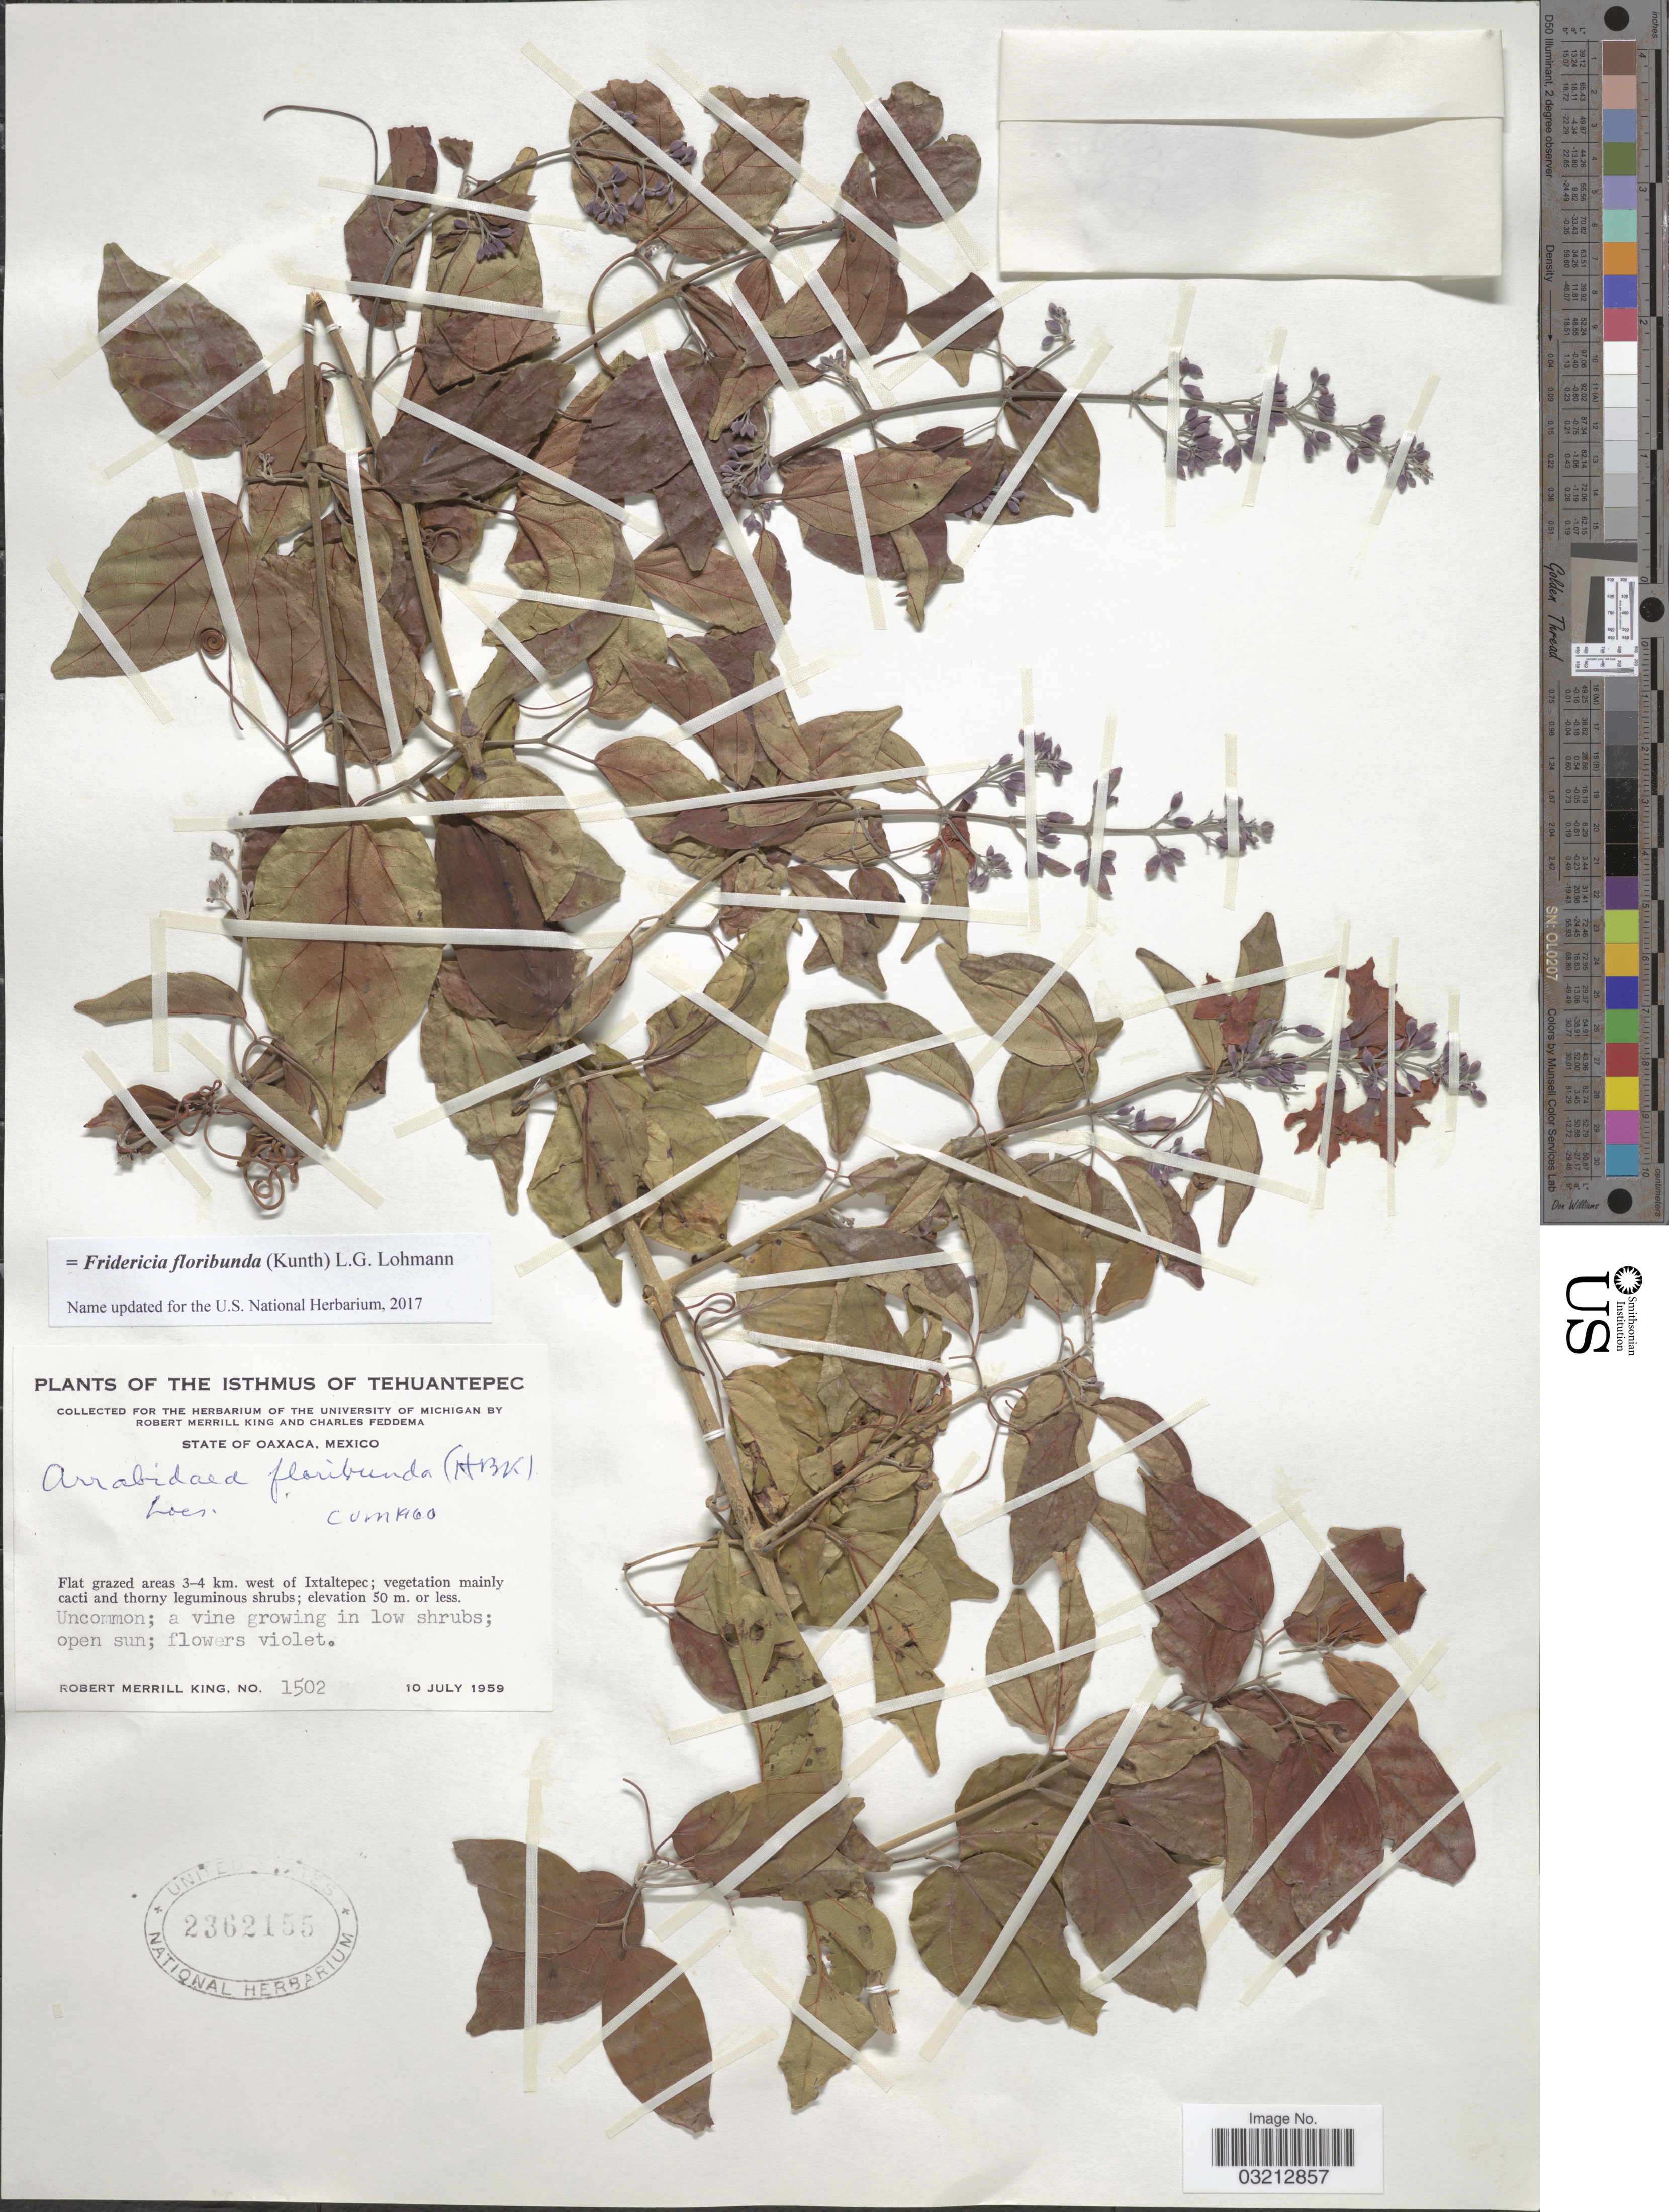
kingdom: Plantae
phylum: Tracheophyta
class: Magnoliopsida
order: Lamiales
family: Bignoniaceae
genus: Fridericia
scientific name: Fridericia floribunda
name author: (Kunth) L.G. Lohmann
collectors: R. M. King & C. Feddema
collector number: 1502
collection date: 1959-07-10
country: Mexico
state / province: Oaxaca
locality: The Isthmus of Tehuantepec. 3-4 km. west of Ixtaltepec.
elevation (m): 50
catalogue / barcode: US 2362155